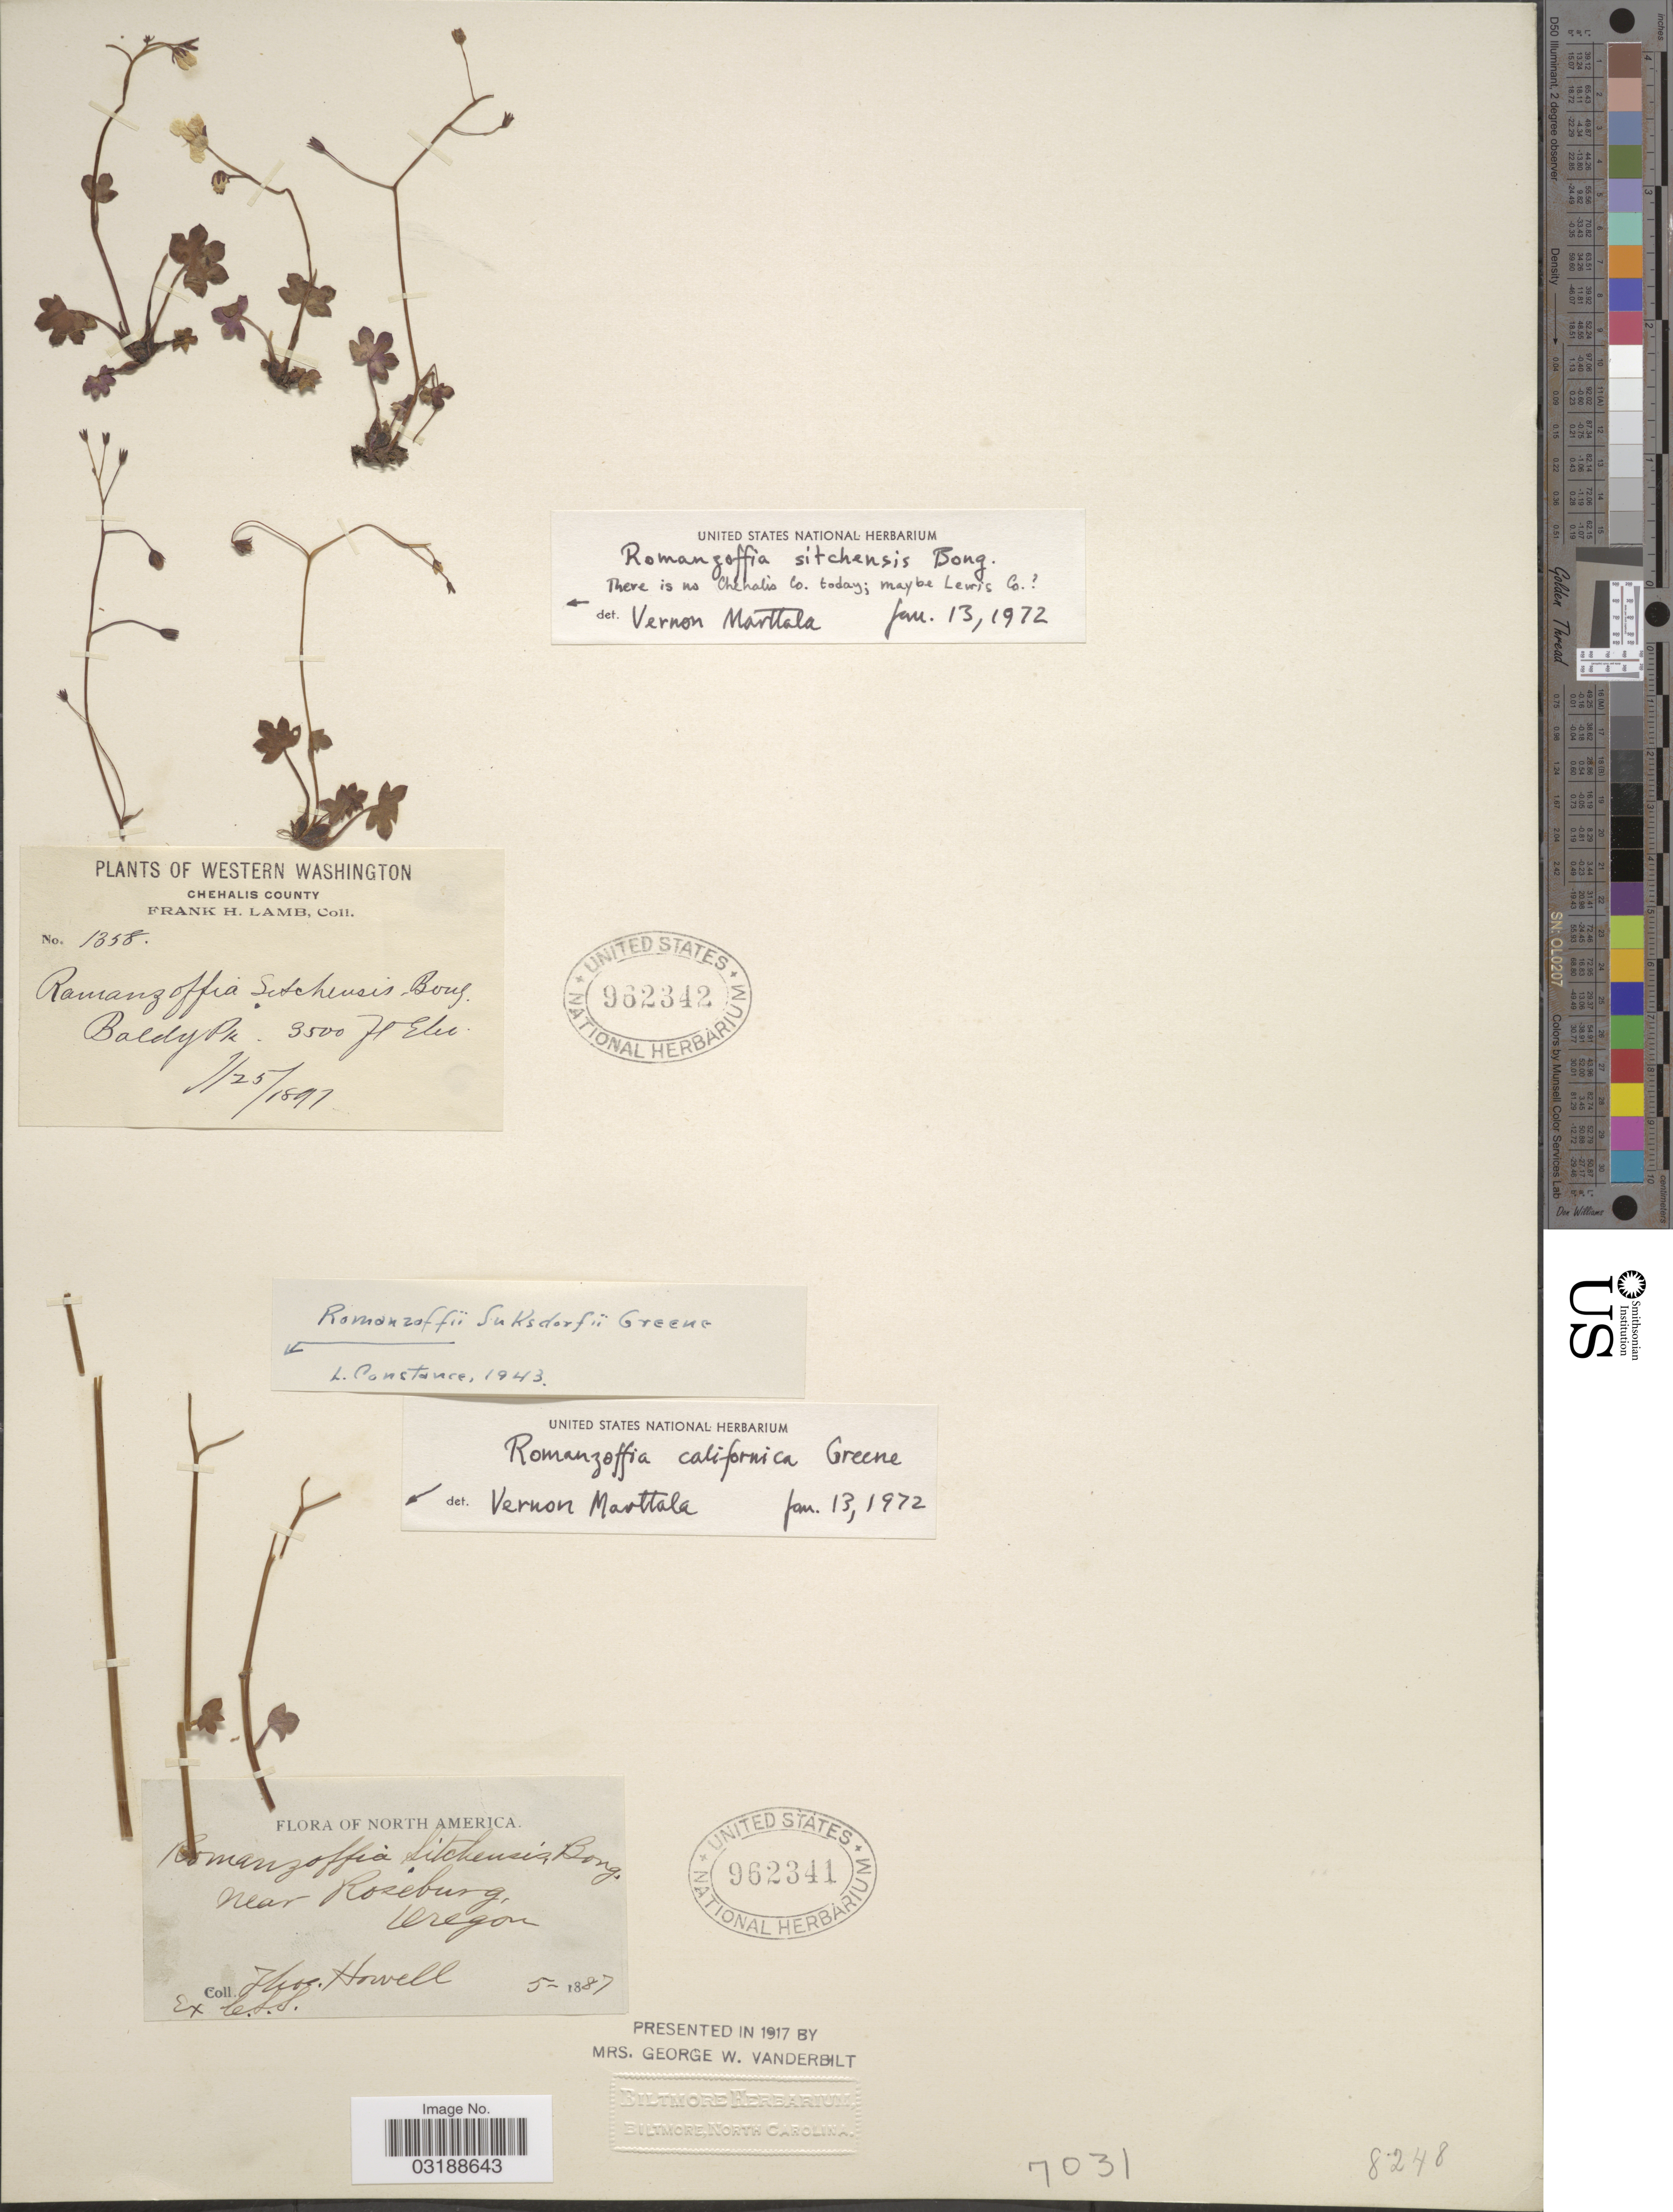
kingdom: Plantae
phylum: Tracheophyta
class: Magnoliopsida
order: Boraginales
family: Hydrophyllaceae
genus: Romanzoffia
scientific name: Romanzoffia sitchensis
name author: Bong.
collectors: T. Howell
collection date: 1887-05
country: United States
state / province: Oregon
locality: Near Roseburg.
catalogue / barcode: US 962341